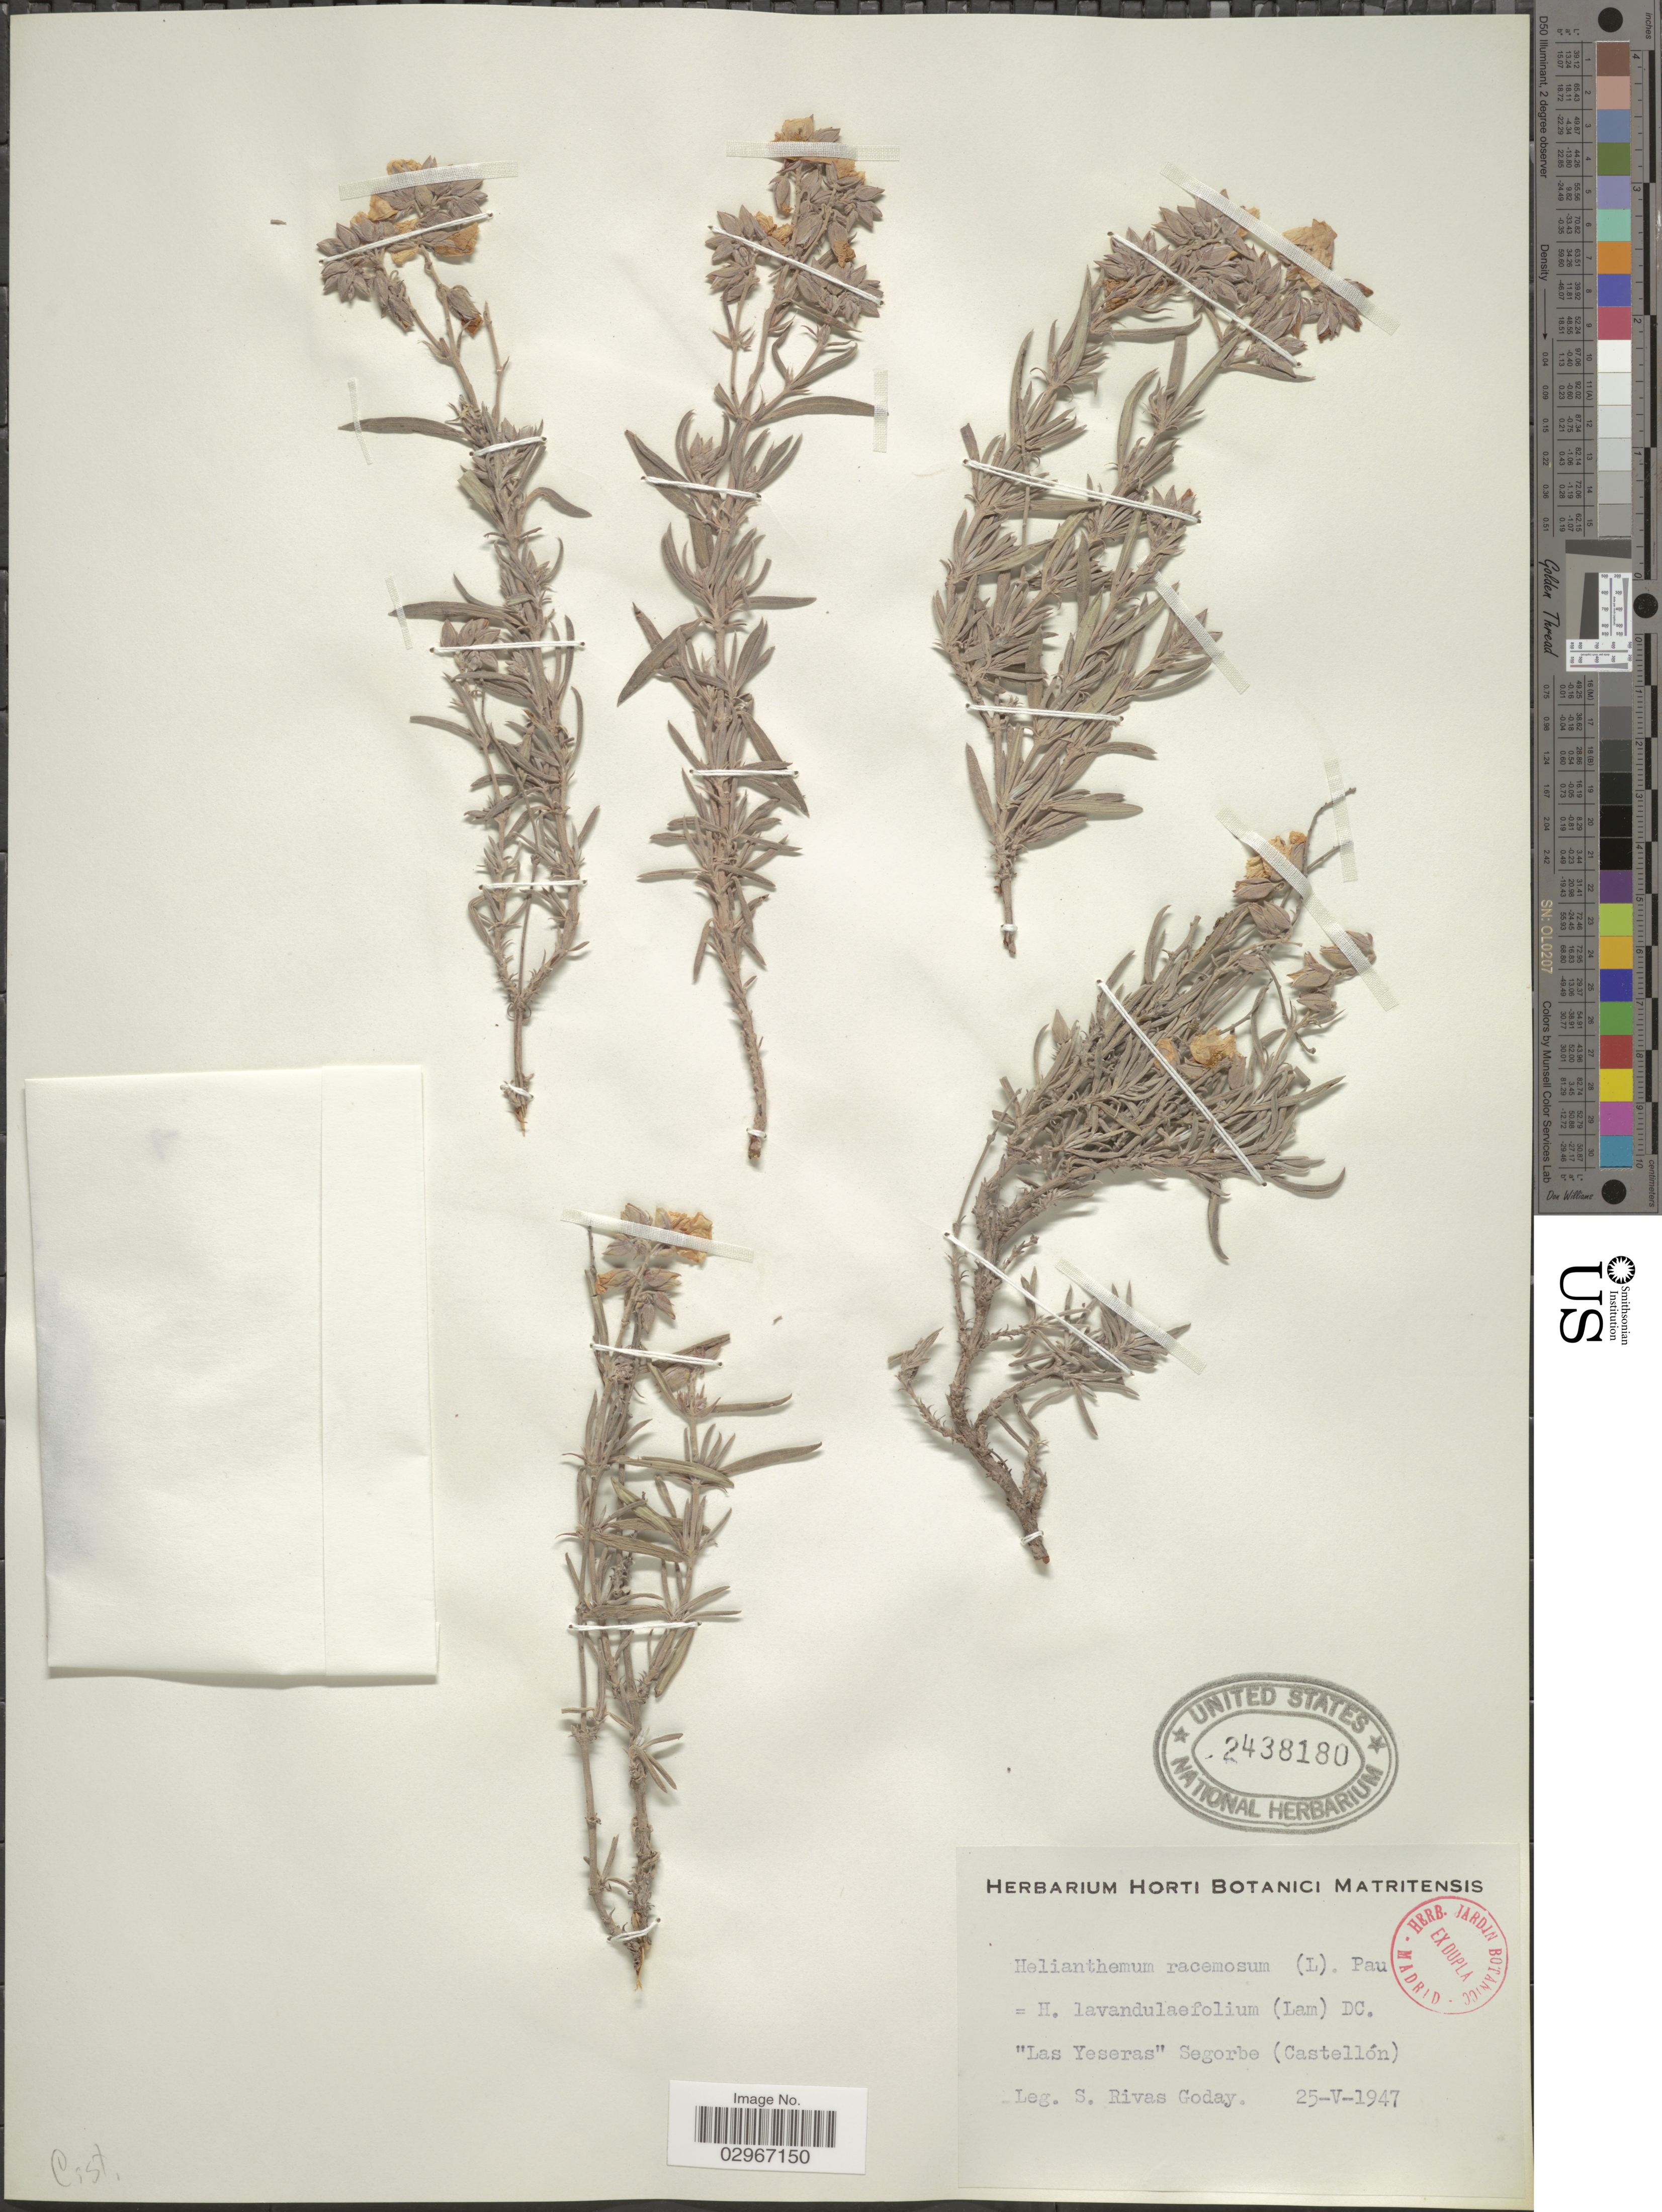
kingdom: Plantae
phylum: Tracheophyta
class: Magnoliopsida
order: Malvales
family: Cistaceae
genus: Helianthemum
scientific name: Helianthemum lavandulifolium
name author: Mill.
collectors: S. Goday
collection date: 1947-05-25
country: Spain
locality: Las Yeseras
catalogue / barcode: US 2438180